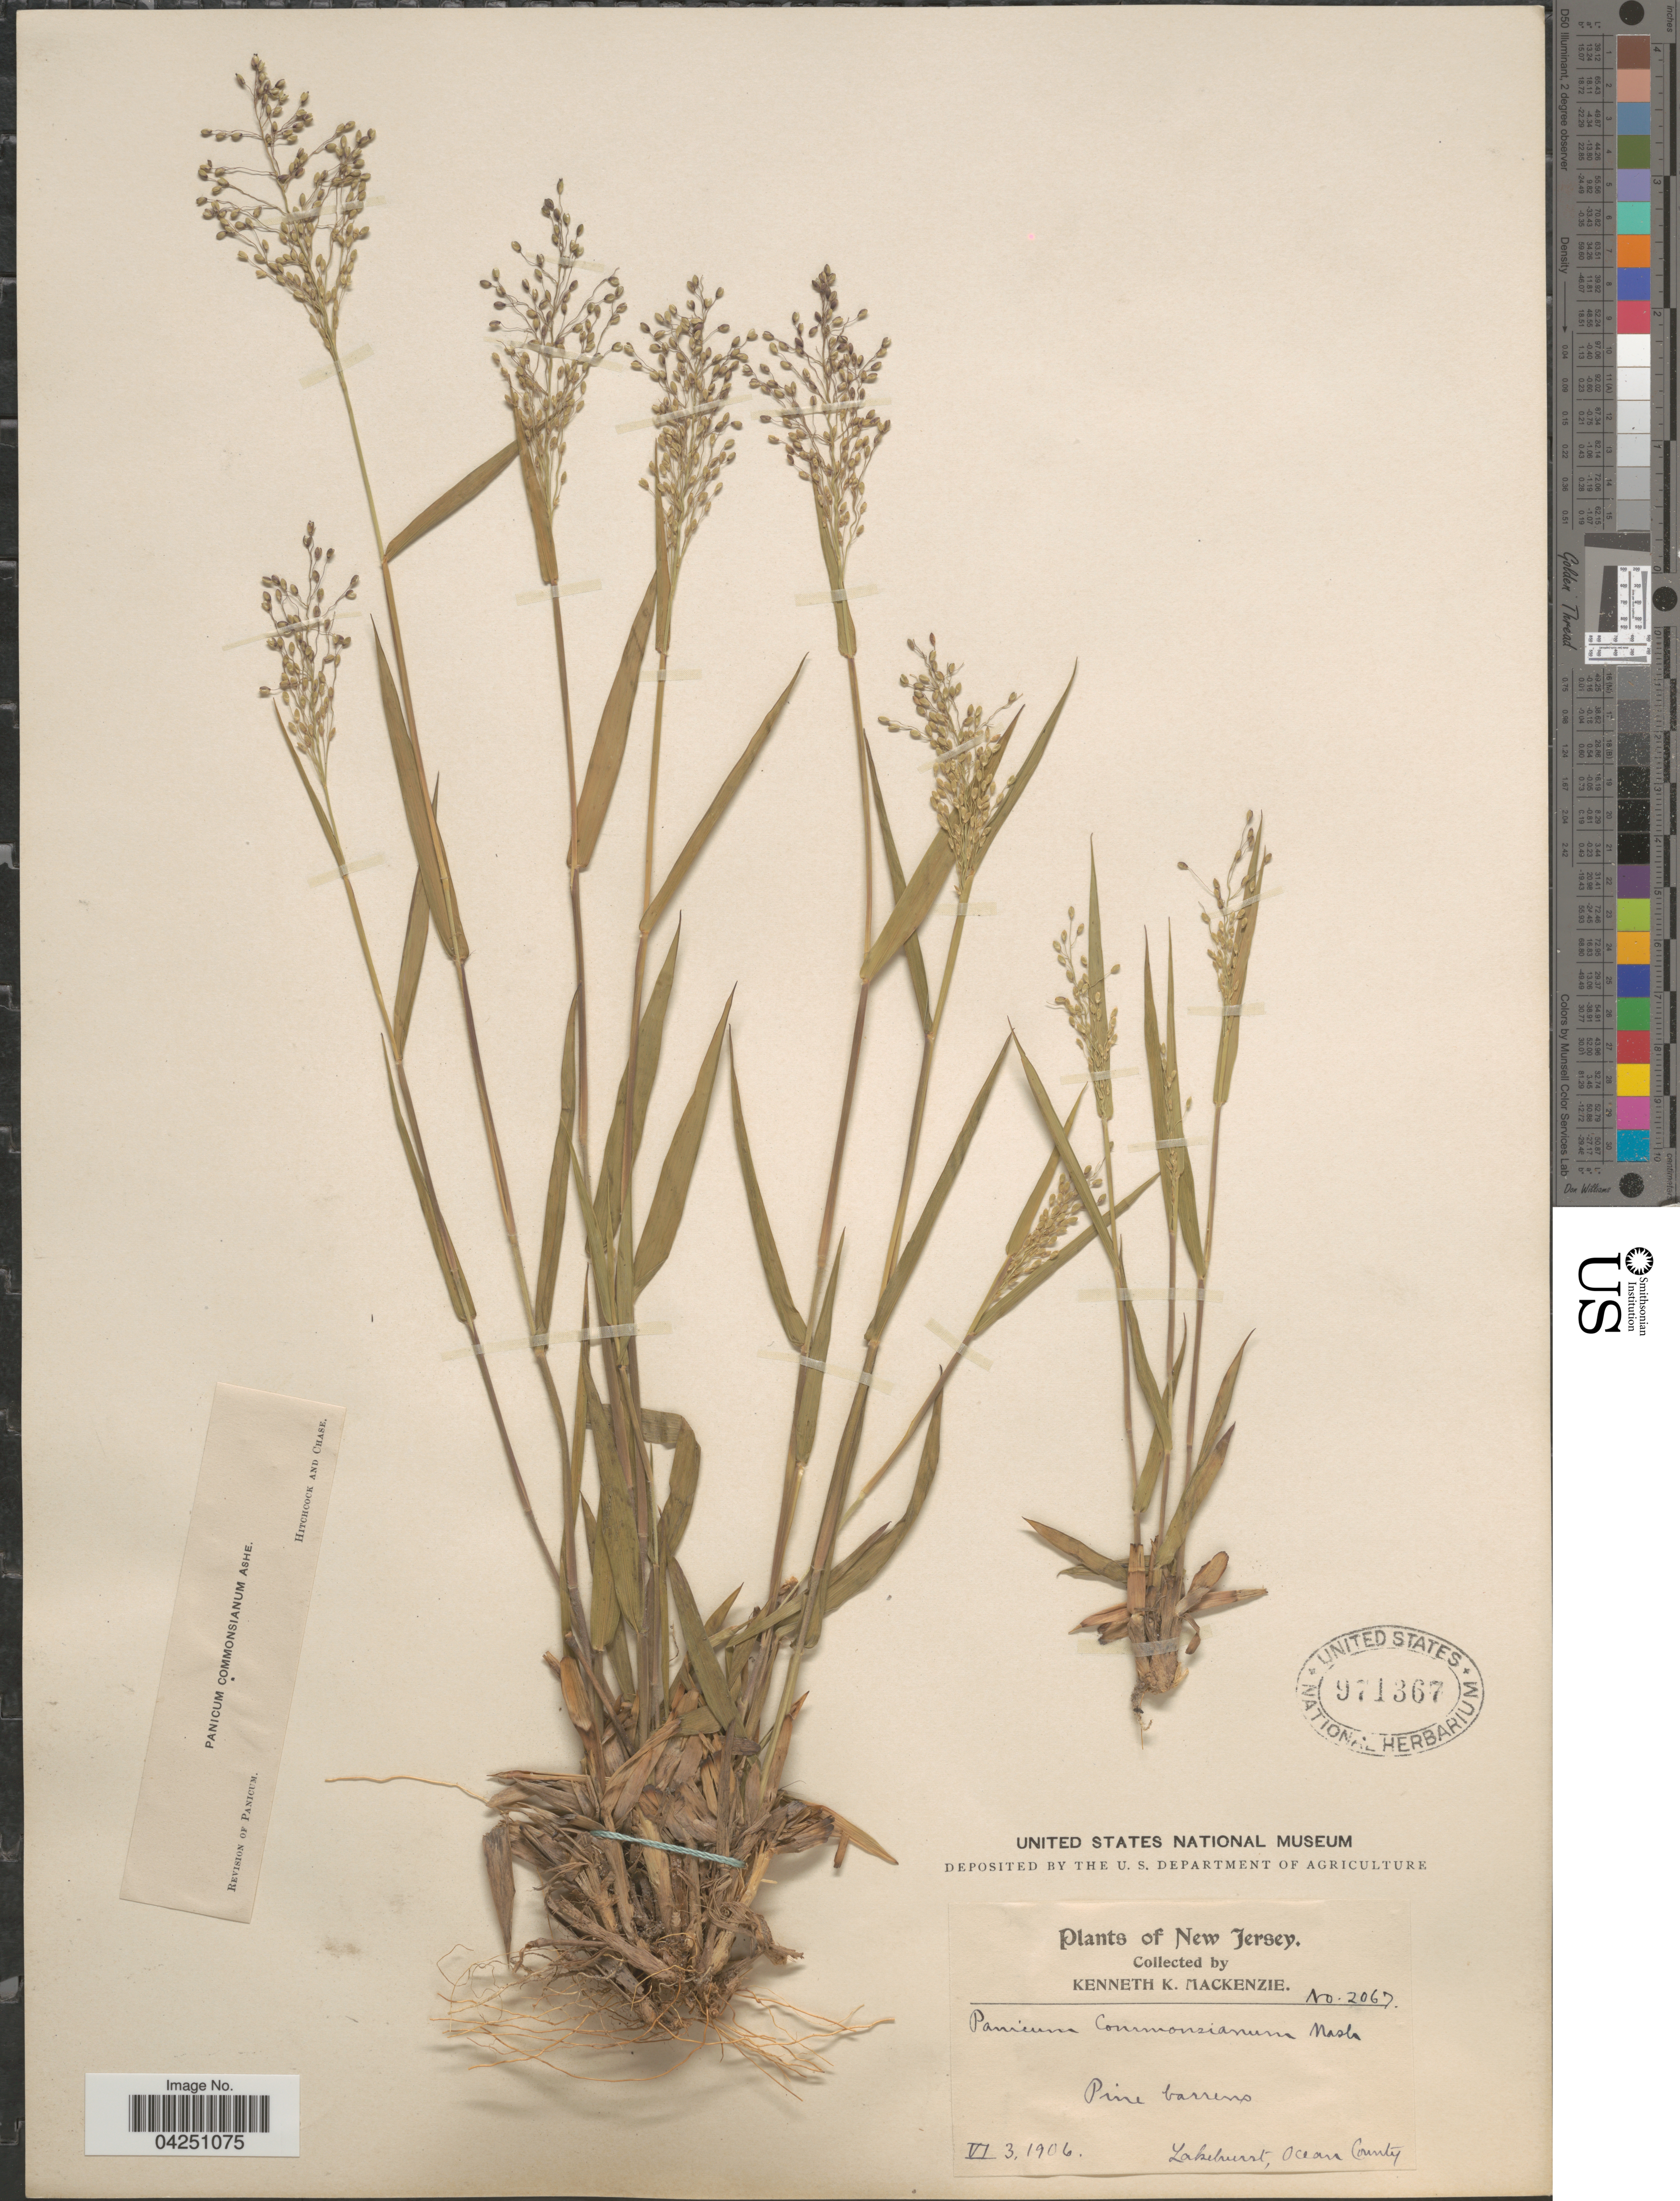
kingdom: Plantae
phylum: Tracheophyta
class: Liliopsida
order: Poales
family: Poaceae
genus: Dichanthelium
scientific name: Dichanthelium acuminatum var. acuminatum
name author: (Sw.) Gould & C.A. Clark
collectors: K. K. Mackenzie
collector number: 2067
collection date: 1906-06-03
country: United States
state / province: New Jersey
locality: Lakehurst, Ocean County.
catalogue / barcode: US 971367